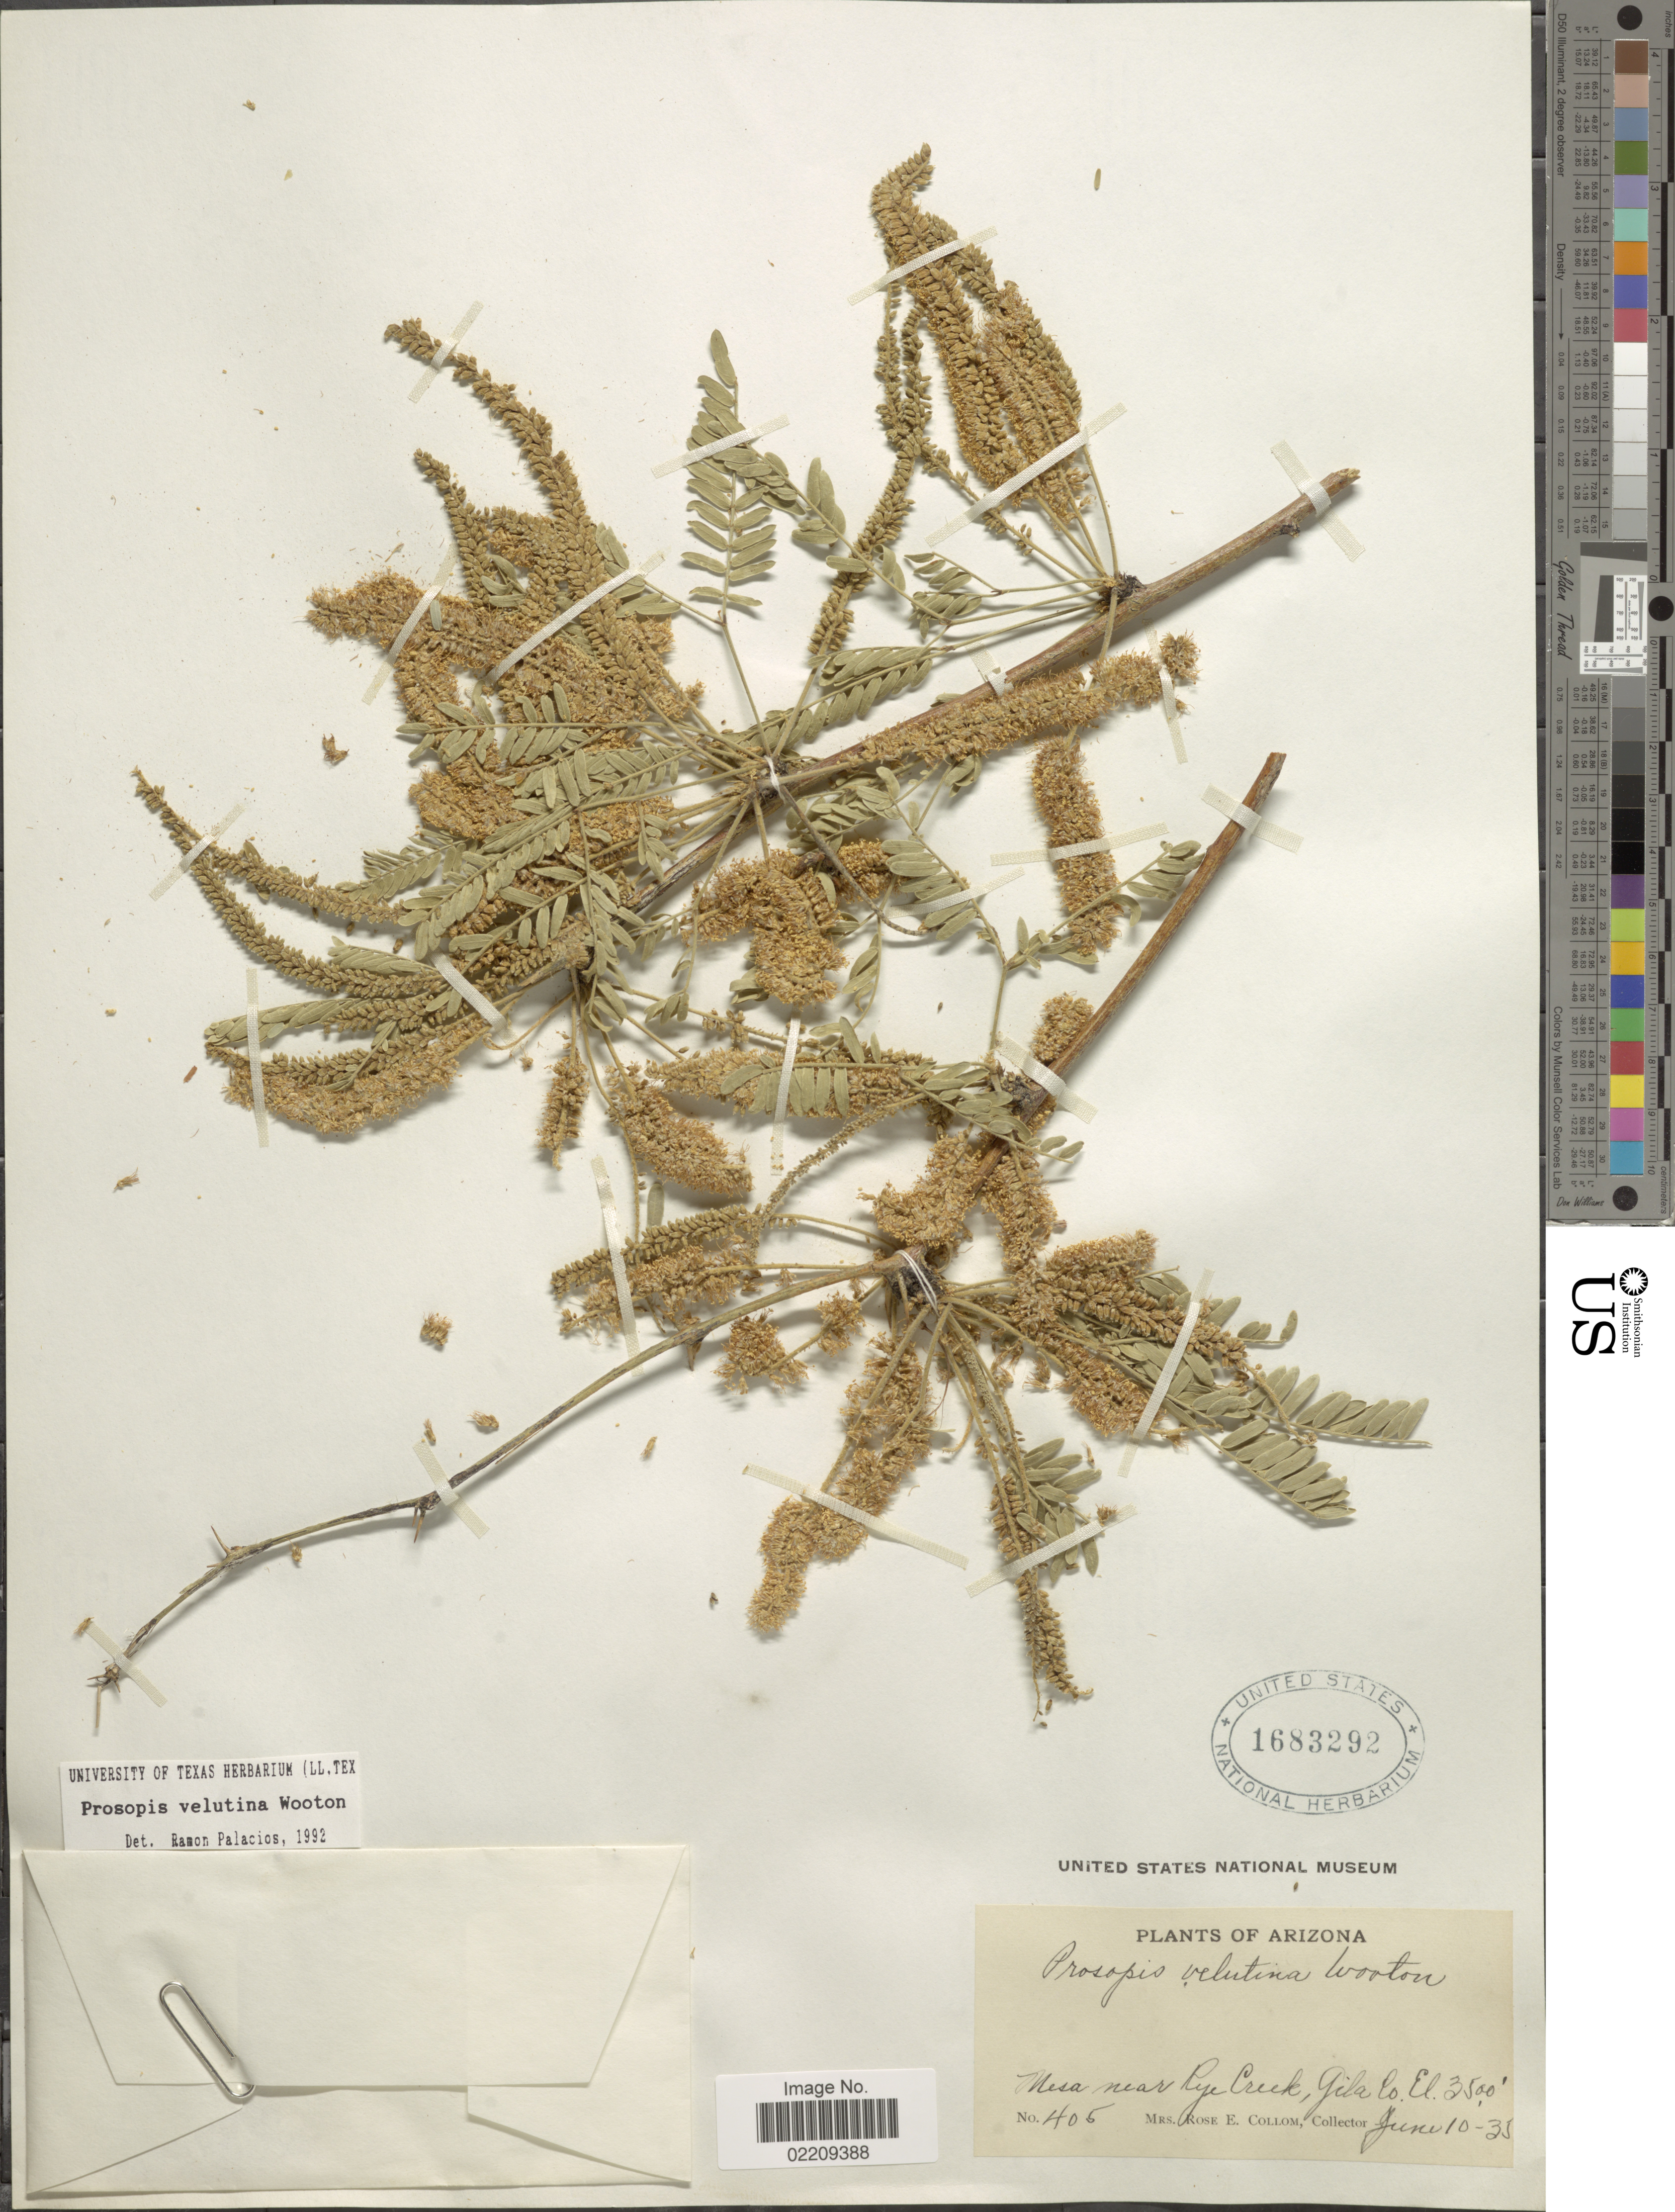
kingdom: Plantae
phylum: Tracheophyta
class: Magnoliopsida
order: Fabales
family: Fabaceae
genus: Neltuma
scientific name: Neltuma velutina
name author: (Wooton) Britton & Rose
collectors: M. E. Jones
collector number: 405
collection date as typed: Transcribed d/m/y: 10/6/35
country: United States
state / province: Arizona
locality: Mesa near Rye Creek, Gila Co.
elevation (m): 1067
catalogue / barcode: US 1683292